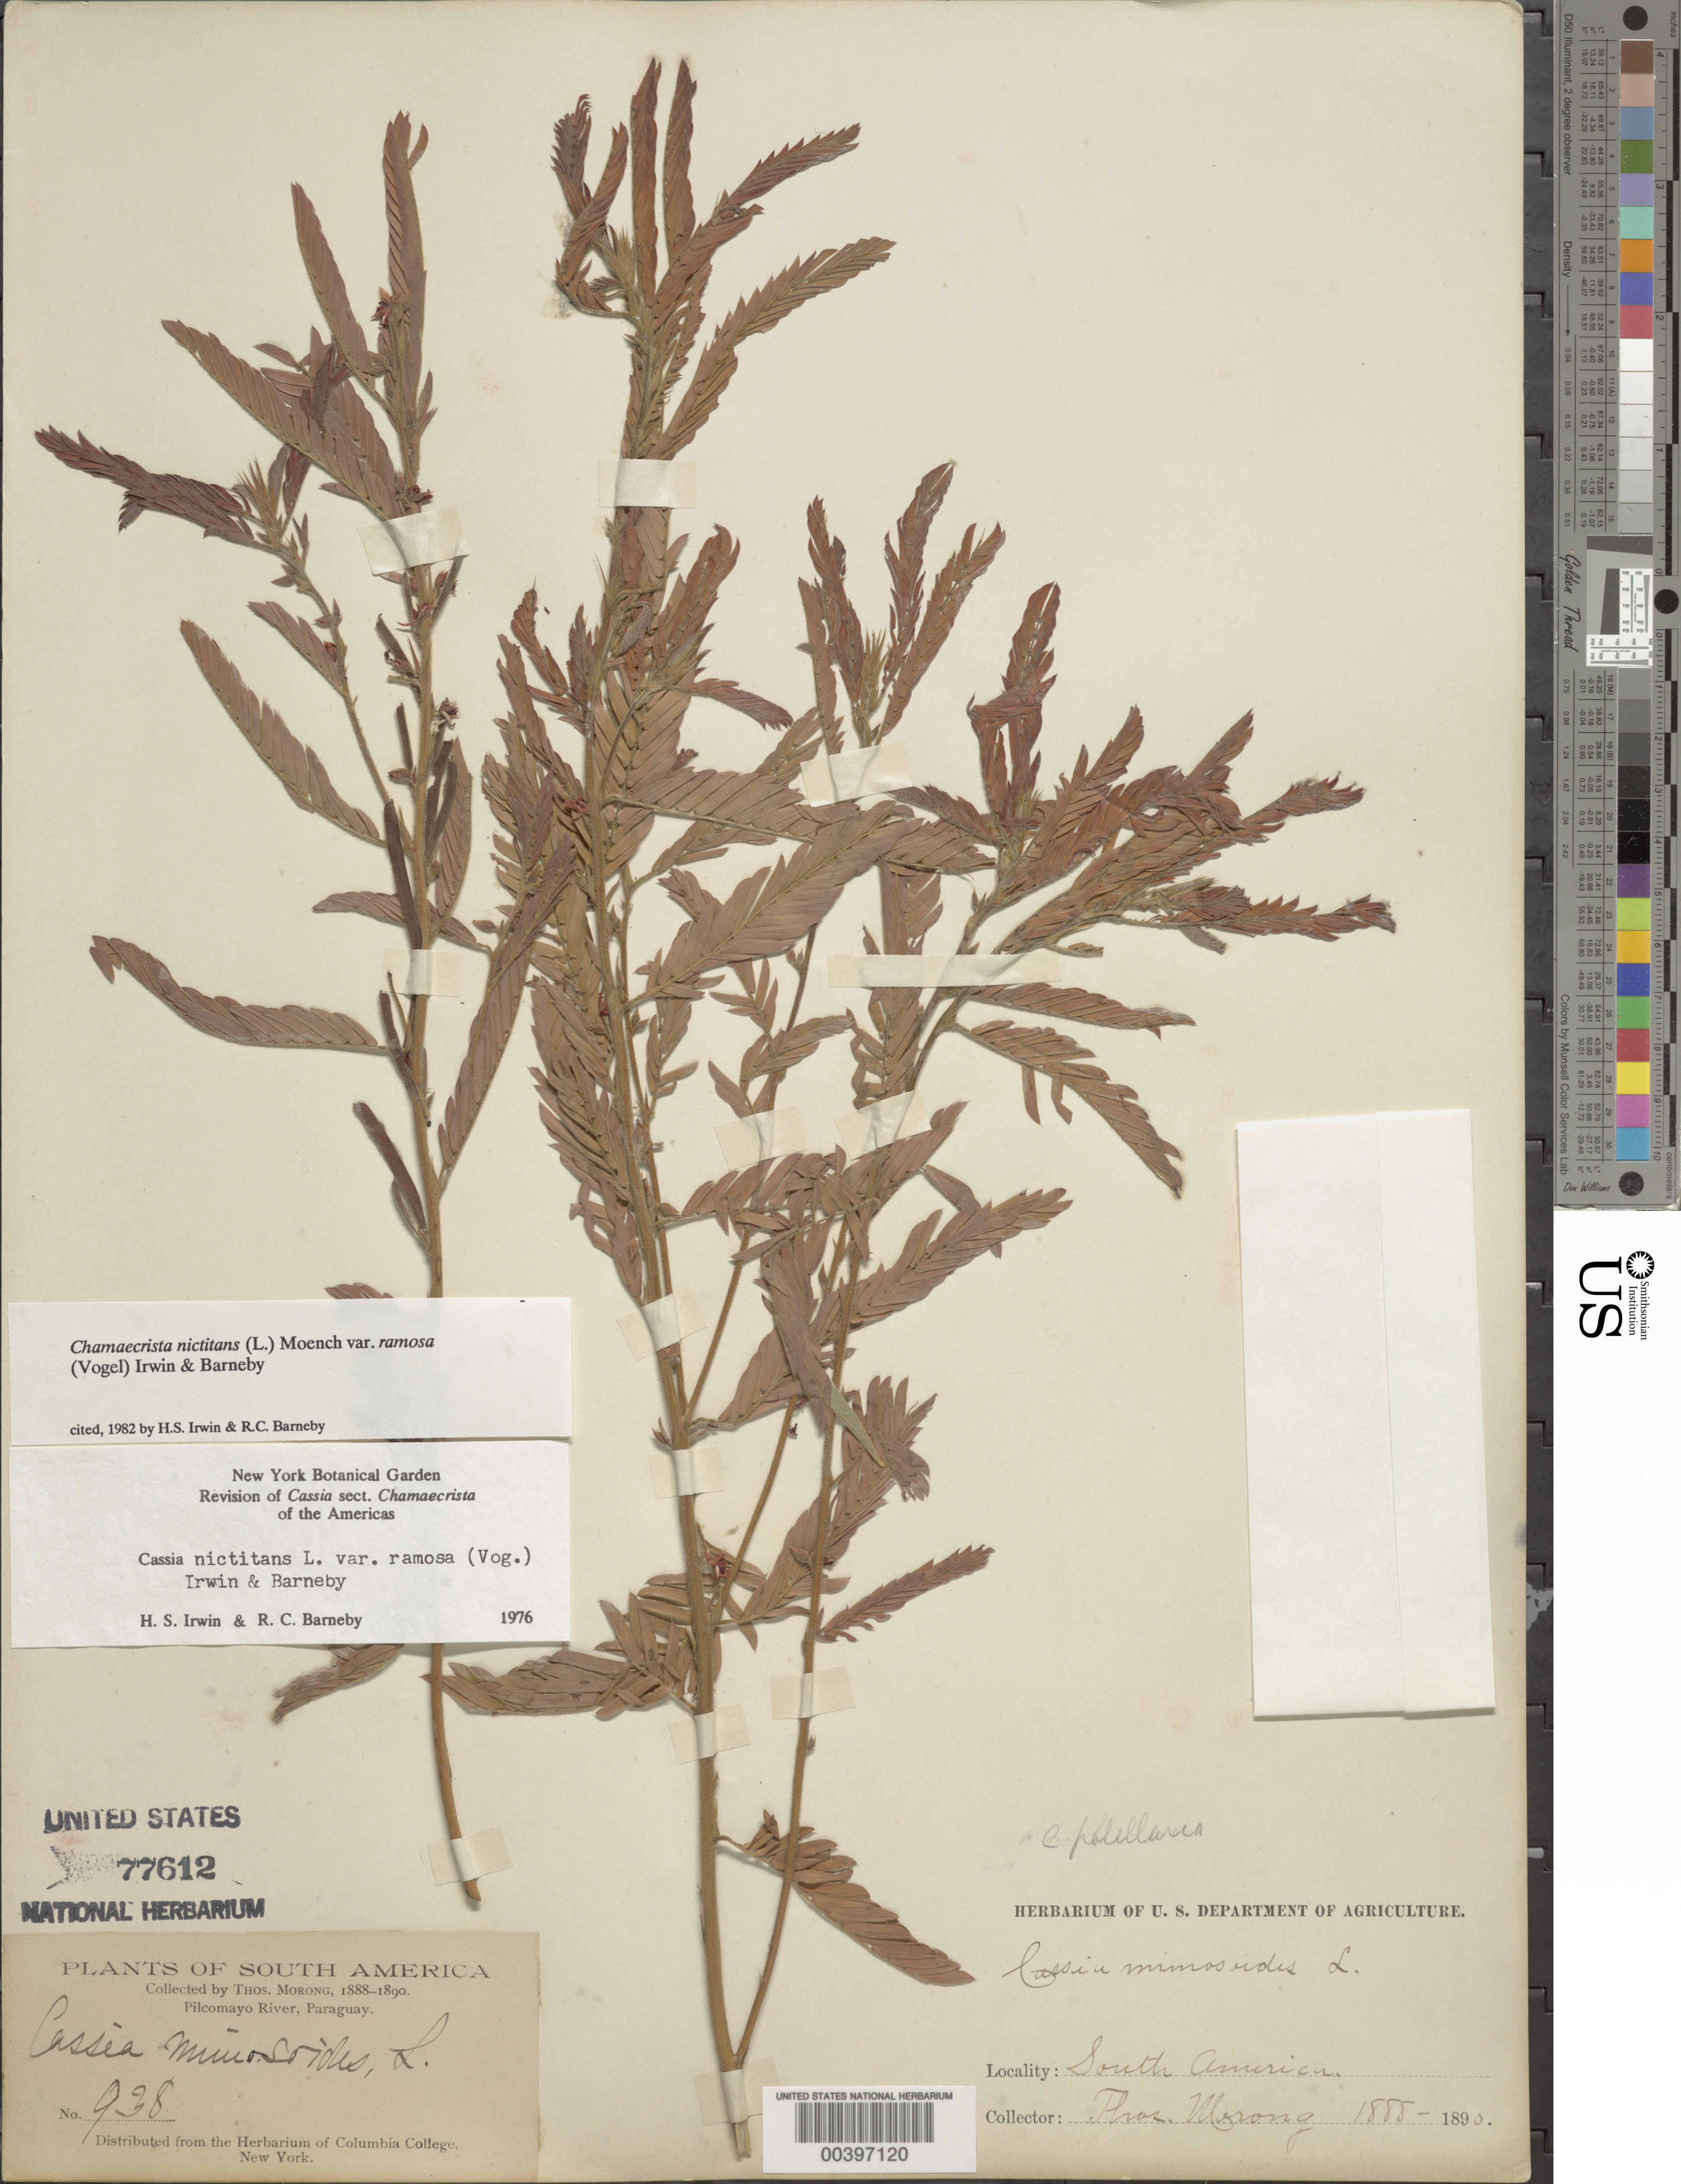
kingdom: Plantae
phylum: Tracheophyta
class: Magnoliopsida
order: Fabales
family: Fabaceae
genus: Chamaecrista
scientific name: Chamaecrista nictitans var. ramosa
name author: (Vogel) H.S. Irwin & Barneby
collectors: T. Morong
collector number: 938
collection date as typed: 1888 to -- -- 1890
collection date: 1888/1890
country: Paraguay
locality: Pilcomayo river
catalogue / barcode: US 77612